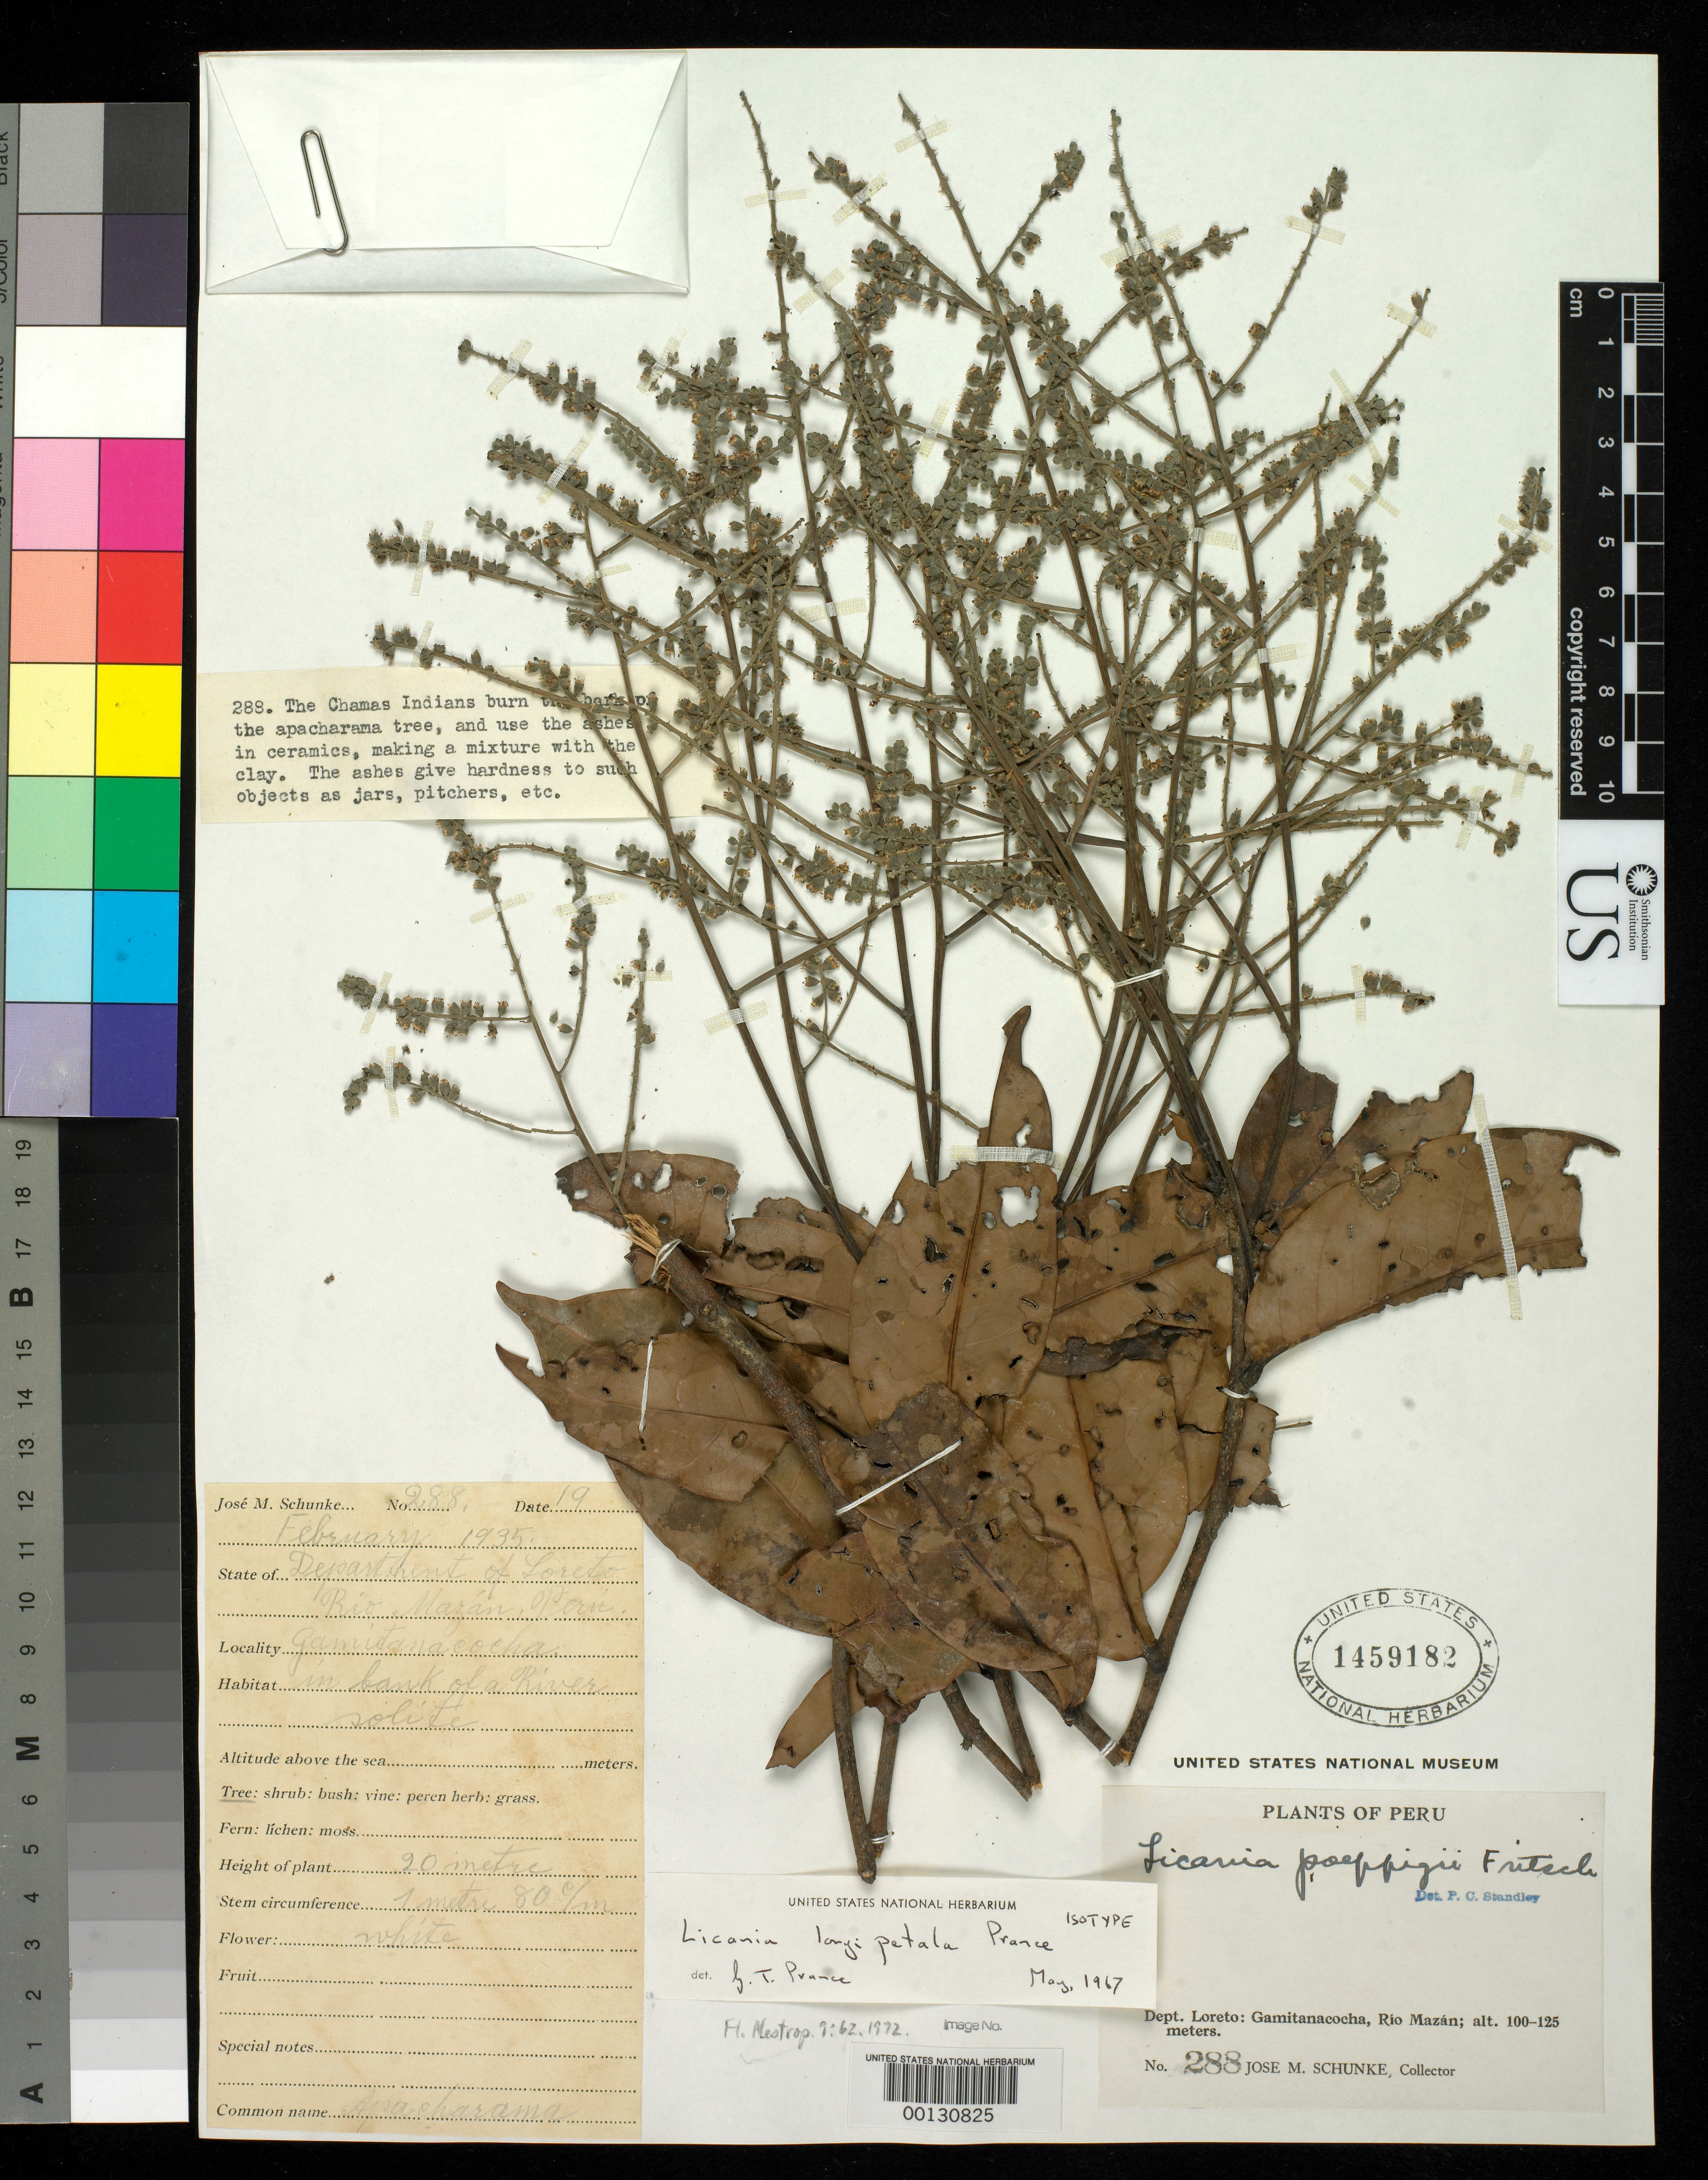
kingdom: Plantae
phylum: Tracheophyta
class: Magnoliopsida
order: Malpighiales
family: Chrysobalanaceae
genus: Licania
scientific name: Licania longipetala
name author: Prance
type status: Isotype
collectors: J. M. Schunke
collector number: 288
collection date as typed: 19 Feb 1935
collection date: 1935-02-19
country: Peru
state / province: Loreto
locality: Gamitanacocha, Rio Mazan.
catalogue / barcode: US 1459182